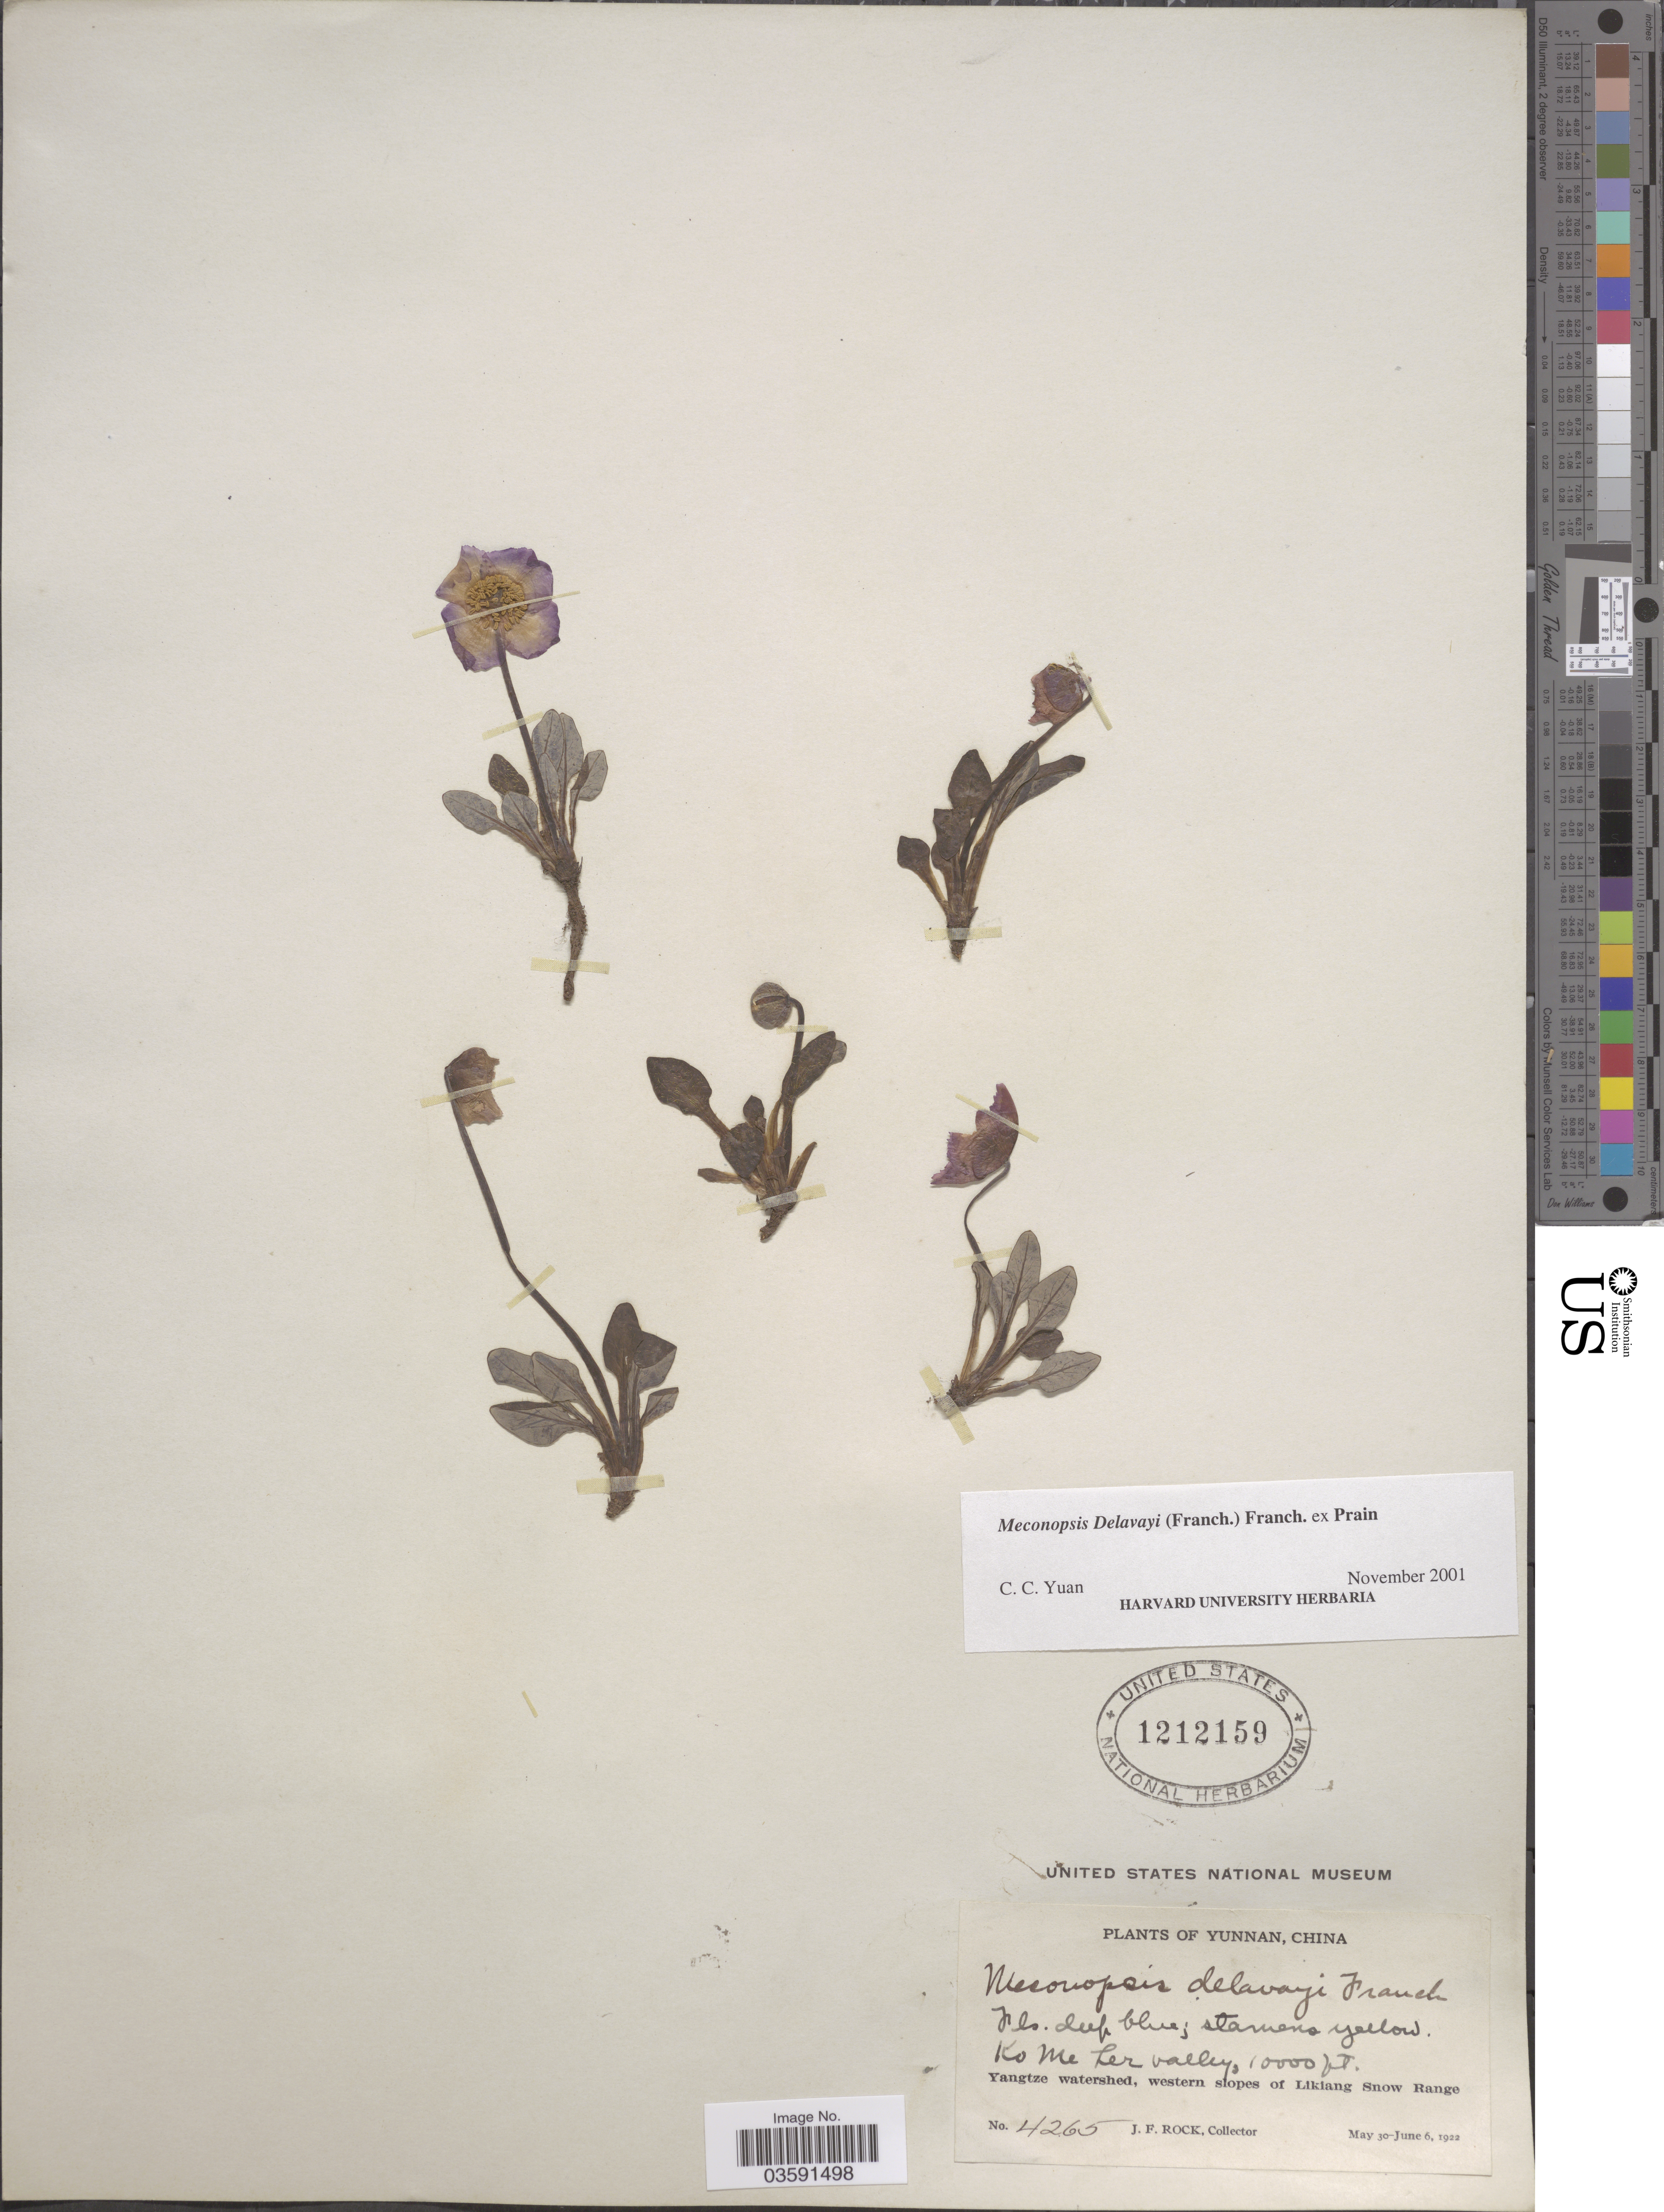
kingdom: Plantae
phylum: Tracheophyta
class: Magnoliopsida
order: Ranunculales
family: Papaveraceae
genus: Meconopsis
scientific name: Meconopsis delavayi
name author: (Franch.) Franch. ex Prain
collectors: J. Rock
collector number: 4265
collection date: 1922-05-30/1922-06-06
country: China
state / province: Yunnan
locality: Ko Me Ler valley. Yangtze watershed, western slopes of Likiang Snow Range.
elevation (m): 3048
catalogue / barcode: US 1212159